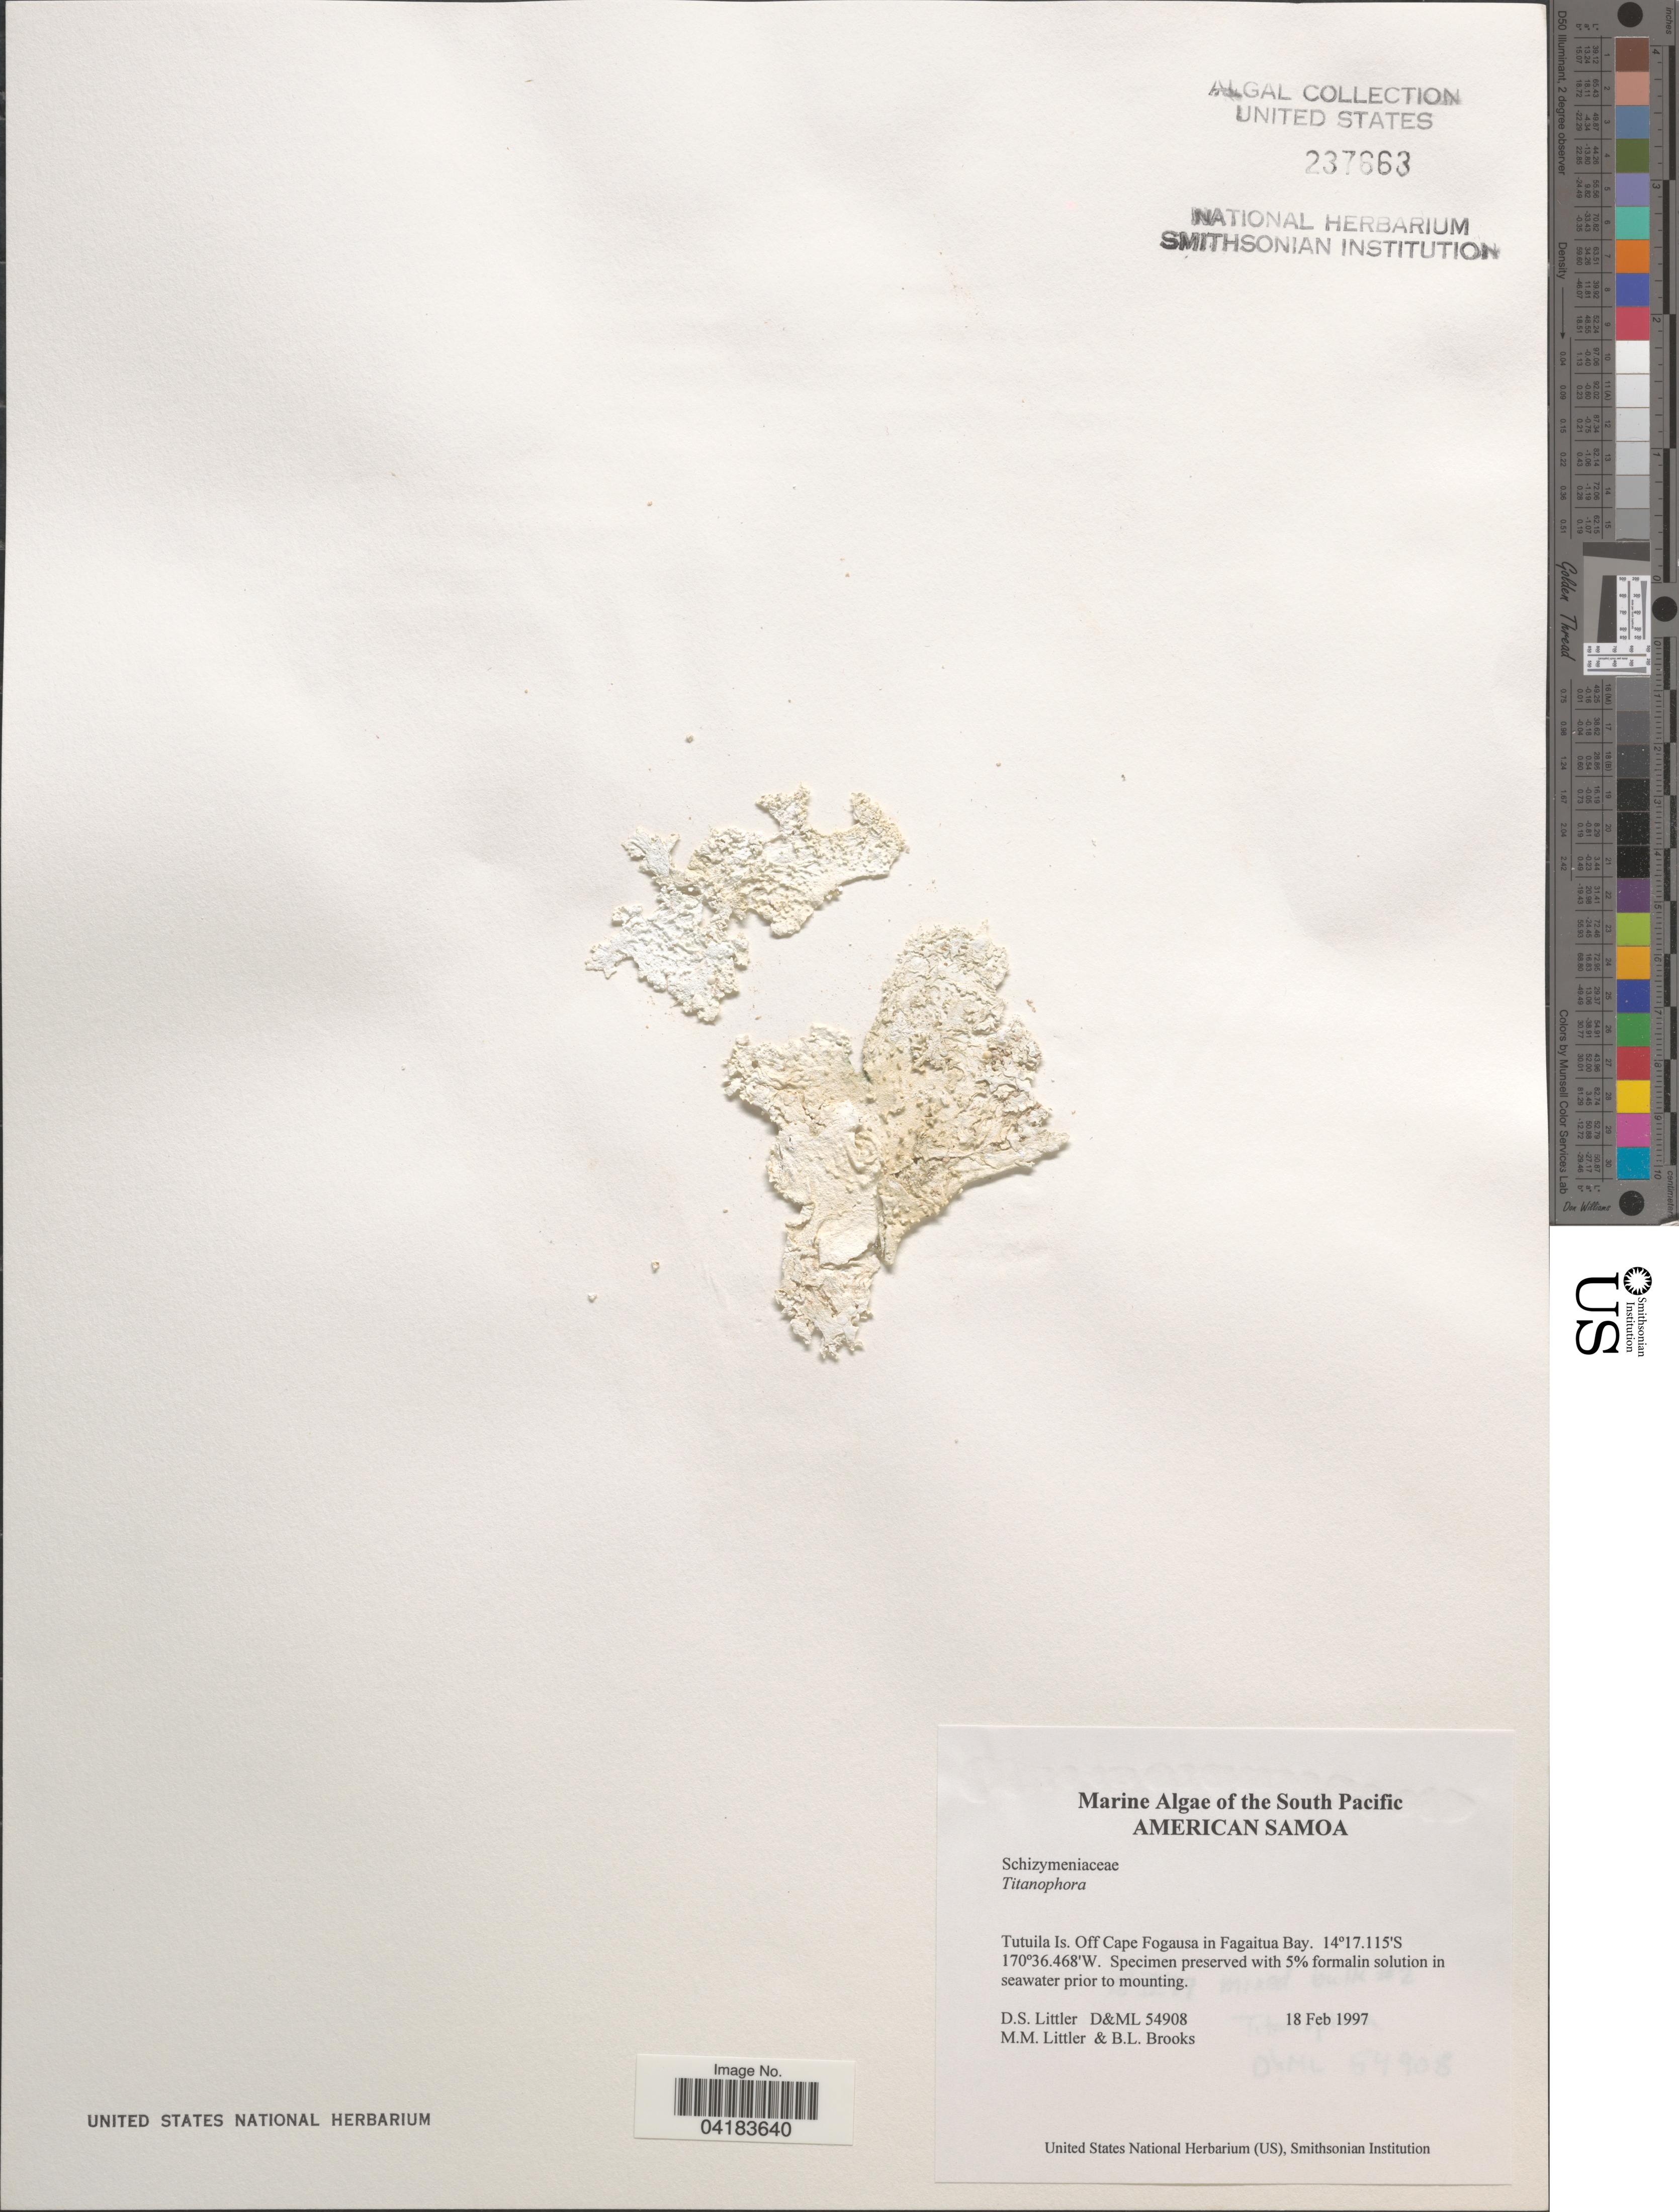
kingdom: Plantae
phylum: Rhodophyta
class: Florideophyceae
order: Nemastomatales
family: Schizymeniaceae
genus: Titanophora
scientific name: Titanophora sp.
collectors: D. S. Littler & B. Brooks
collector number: D&ML54908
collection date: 1997-02-18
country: American Samoa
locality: The South Pacific American Samoa. Tutuila Is. Off Cape Foguasa in Fagaitua Bay.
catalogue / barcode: US 237663